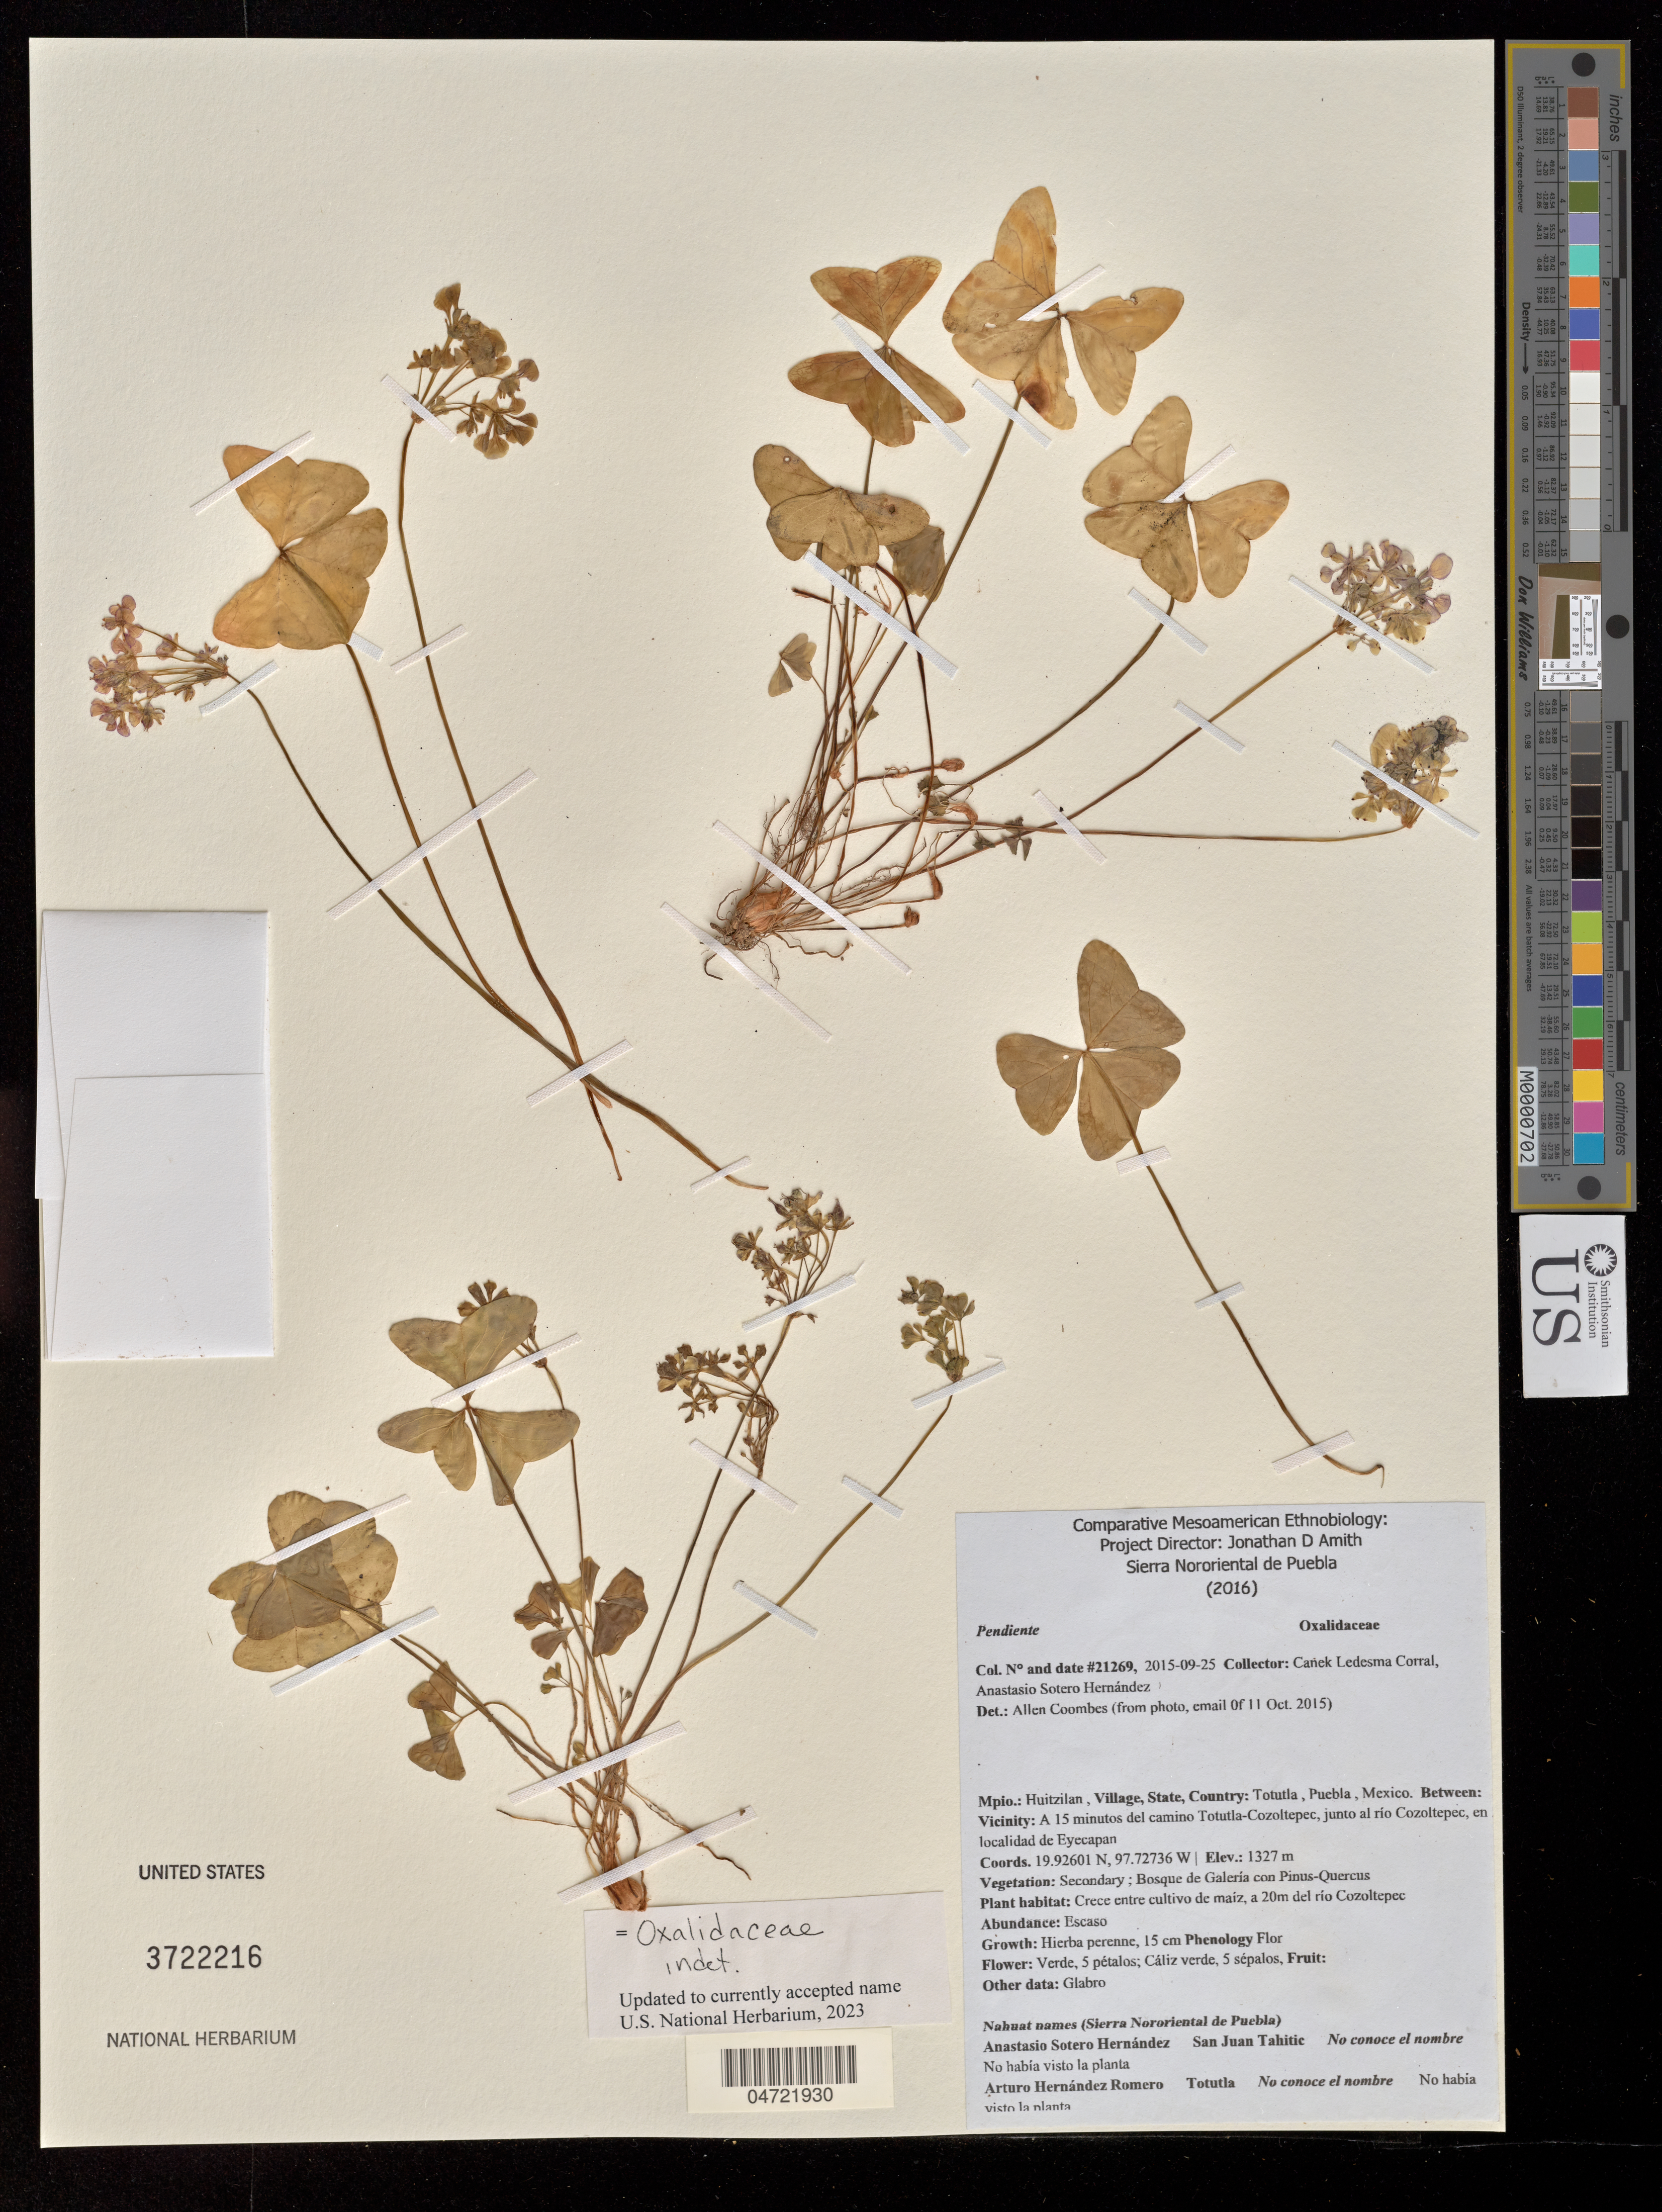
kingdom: Plantae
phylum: Tracheophyta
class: Magnoliopsida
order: Oxalidales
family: Oxalidaceae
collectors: Canek Ledesma C. & A. Sotero H.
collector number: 21269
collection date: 2015-09-25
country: Mexico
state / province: Puebla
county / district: Huitzilan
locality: Totutla, a 15 minutos del camino Totutla-Cozoltepec, junto al rio Cozoltepec, en localidad de Eyecapan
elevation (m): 1327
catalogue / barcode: US 3722216